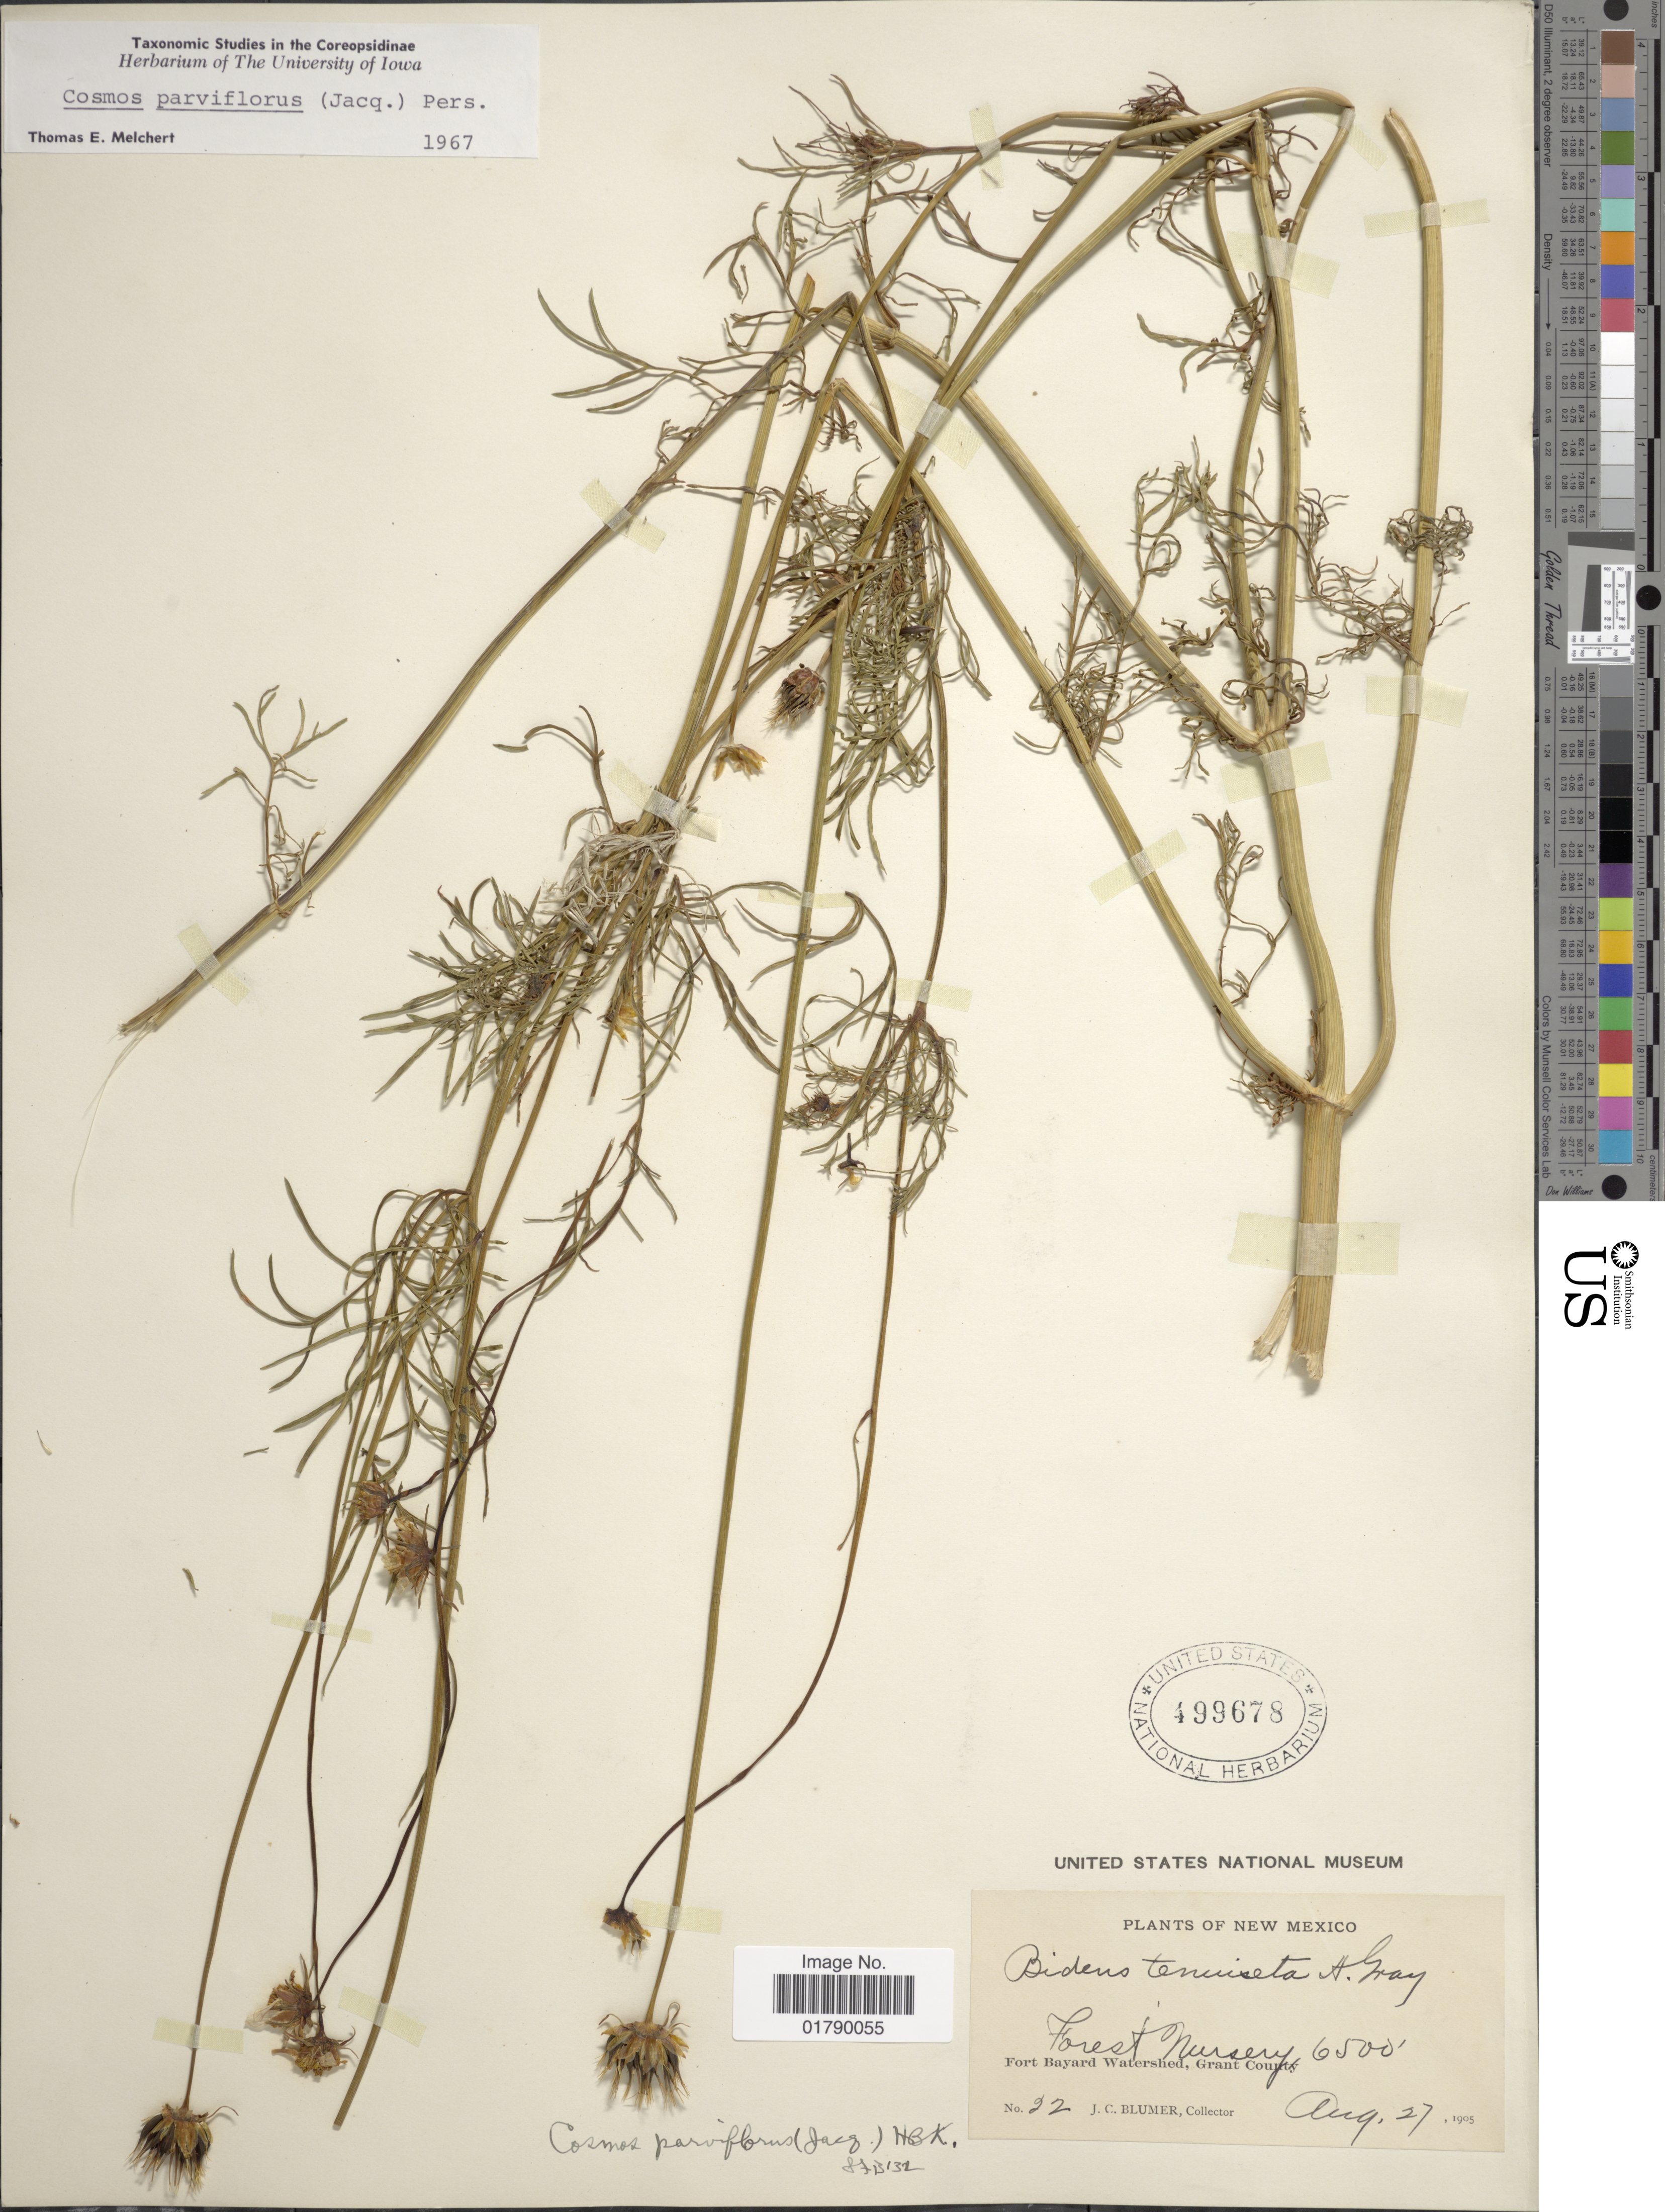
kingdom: Plantae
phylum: Tracheophyta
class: Magnoliopsida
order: Asterales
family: Asteraceae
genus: Cosmos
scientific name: Cosmos parviflorus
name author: (Jacq.) Pers.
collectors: J. C. Blumer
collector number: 22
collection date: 1905-08-27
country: United States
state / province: New Mexico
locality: Forest Nursery, Fort Bayard Watershed, Grand County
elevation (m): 1981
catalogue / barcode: US 499678